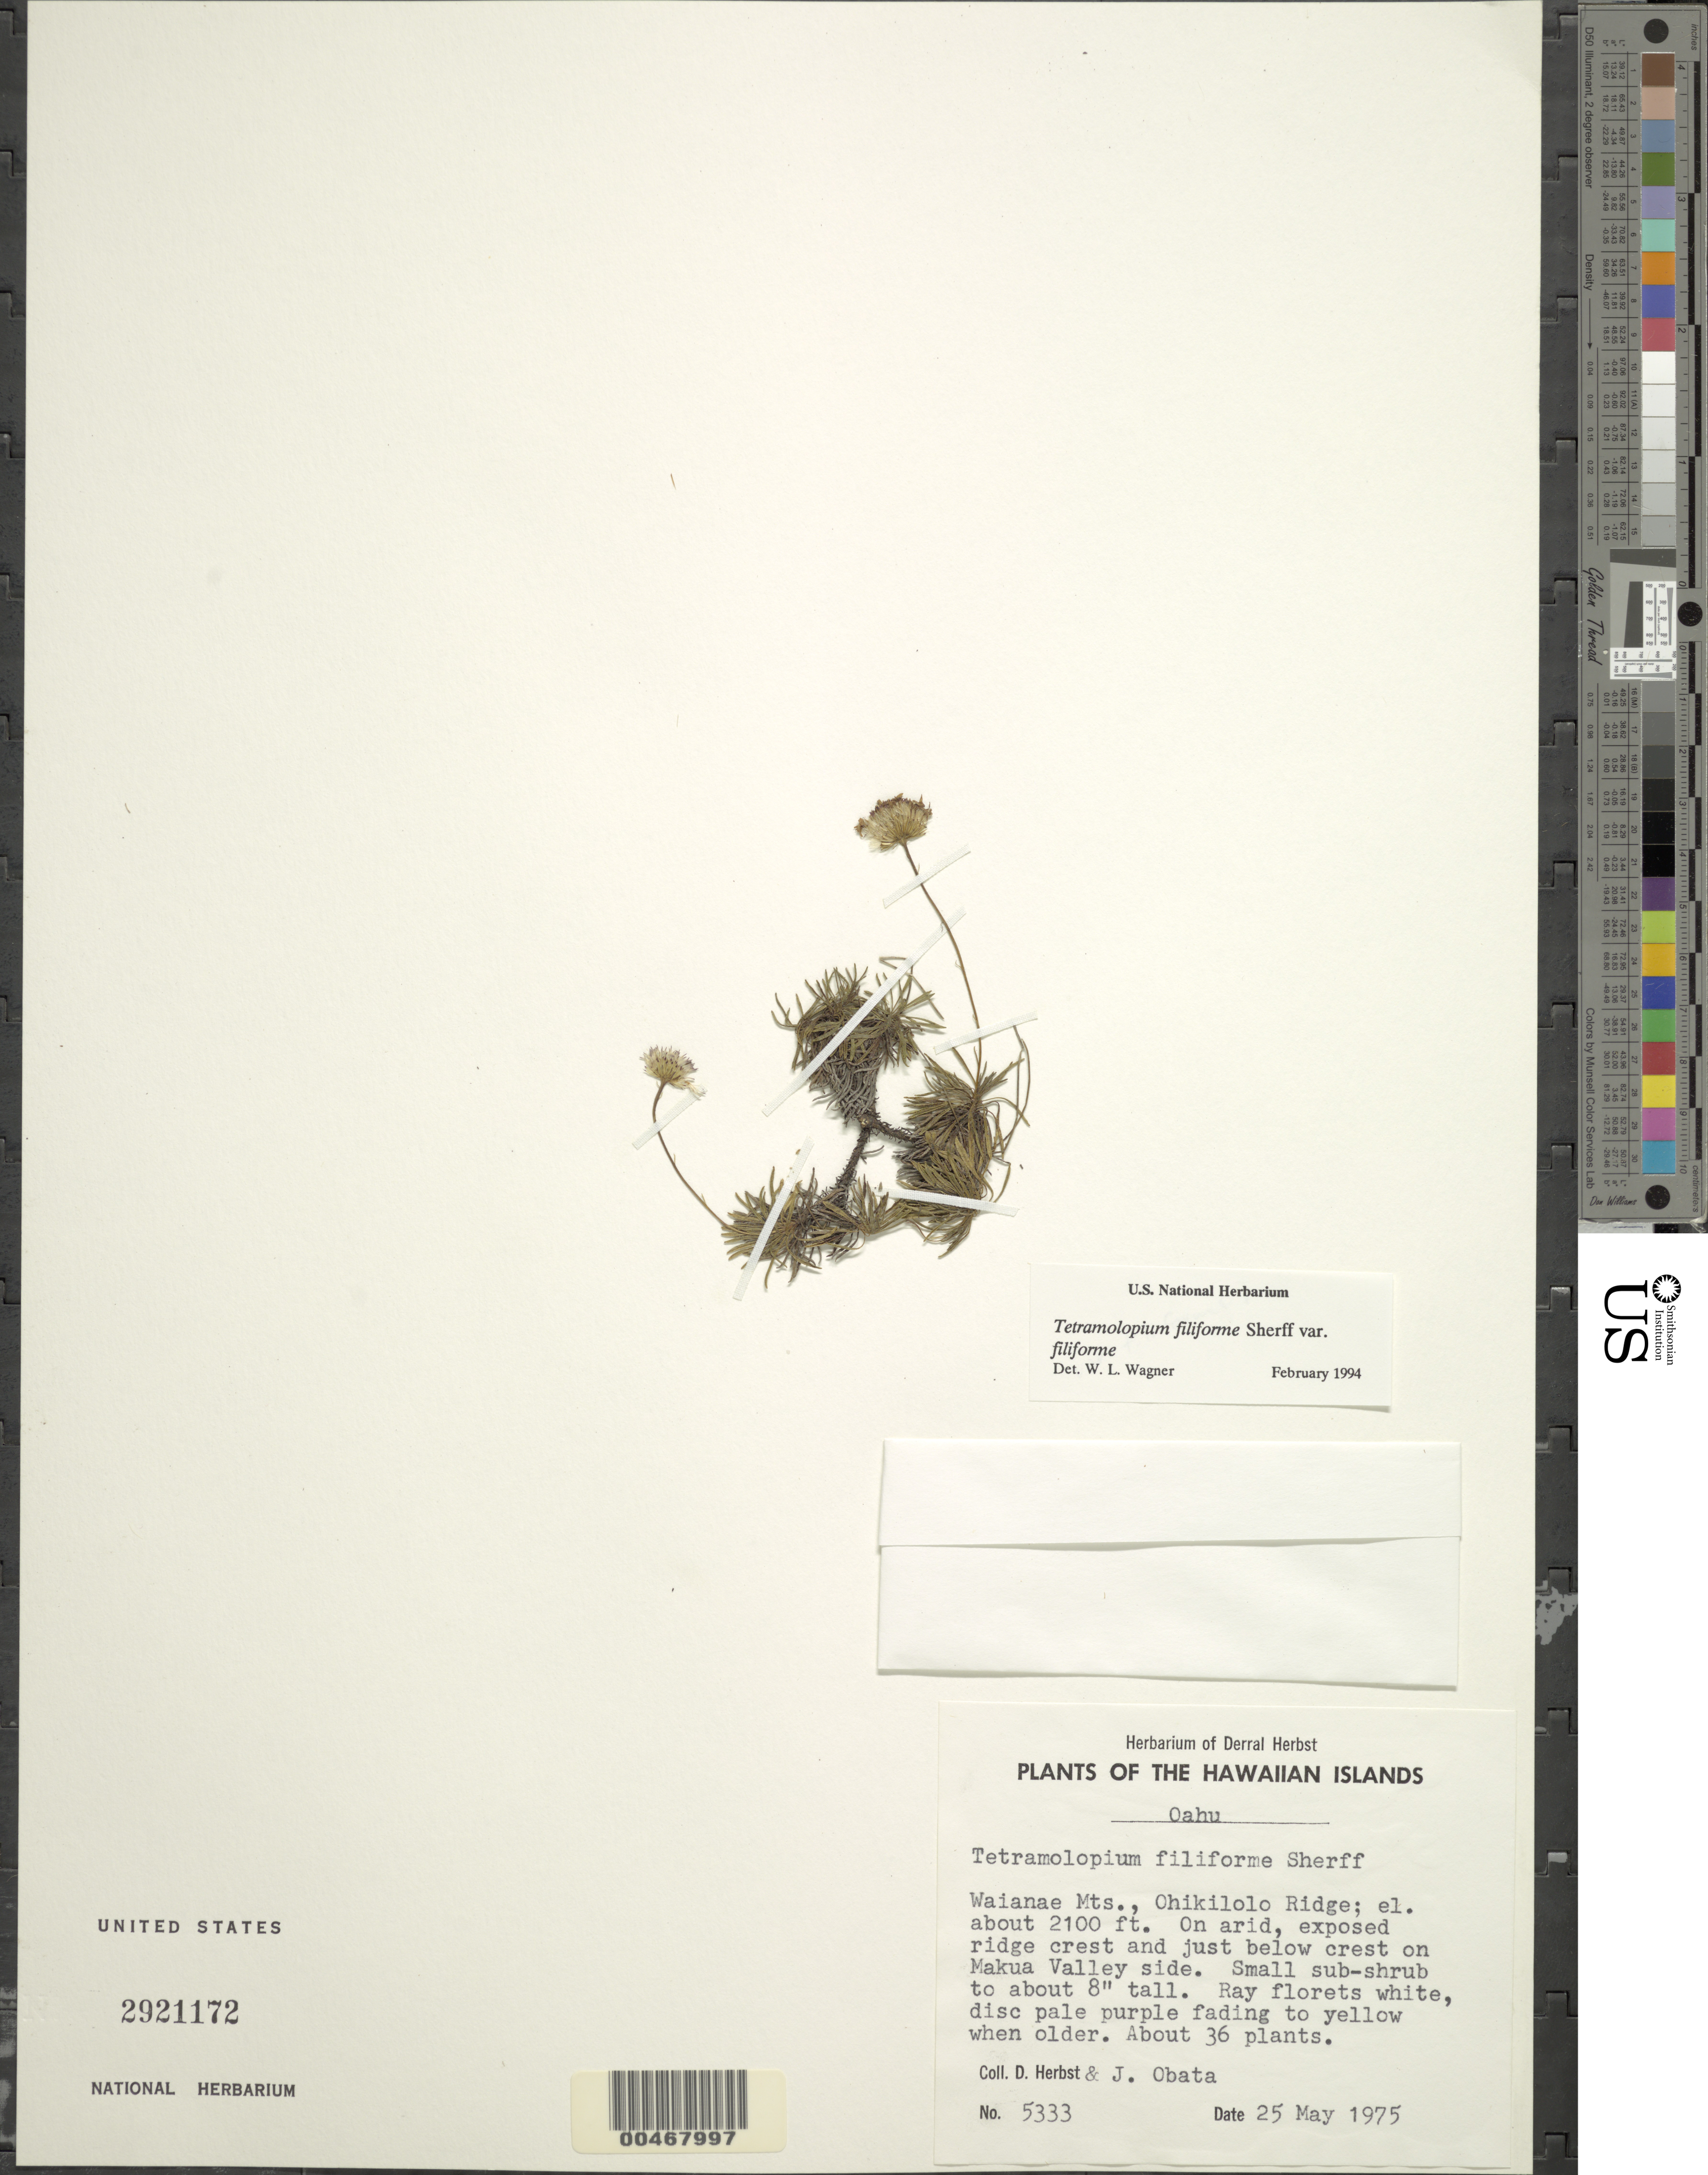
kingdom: Plantae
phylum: Tracheophyta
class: Magnoliopsida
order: Asterales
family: Asteraceae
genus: Tetramolopium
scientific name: Tetramolopium filiforme var. filiforme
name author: Sherff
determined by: Wagner, W. L., (BOT), Smithsonian Institution - National Museum of Natural History (UNITED STATES)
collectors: D. R. Herbst & G. Spence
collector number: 5333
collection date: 1975-05-19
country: United States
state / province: Hawaii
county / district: Hawaii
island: Hawaii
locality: Kohala District, Mahukona.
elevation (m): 12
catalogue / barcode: US 2921172